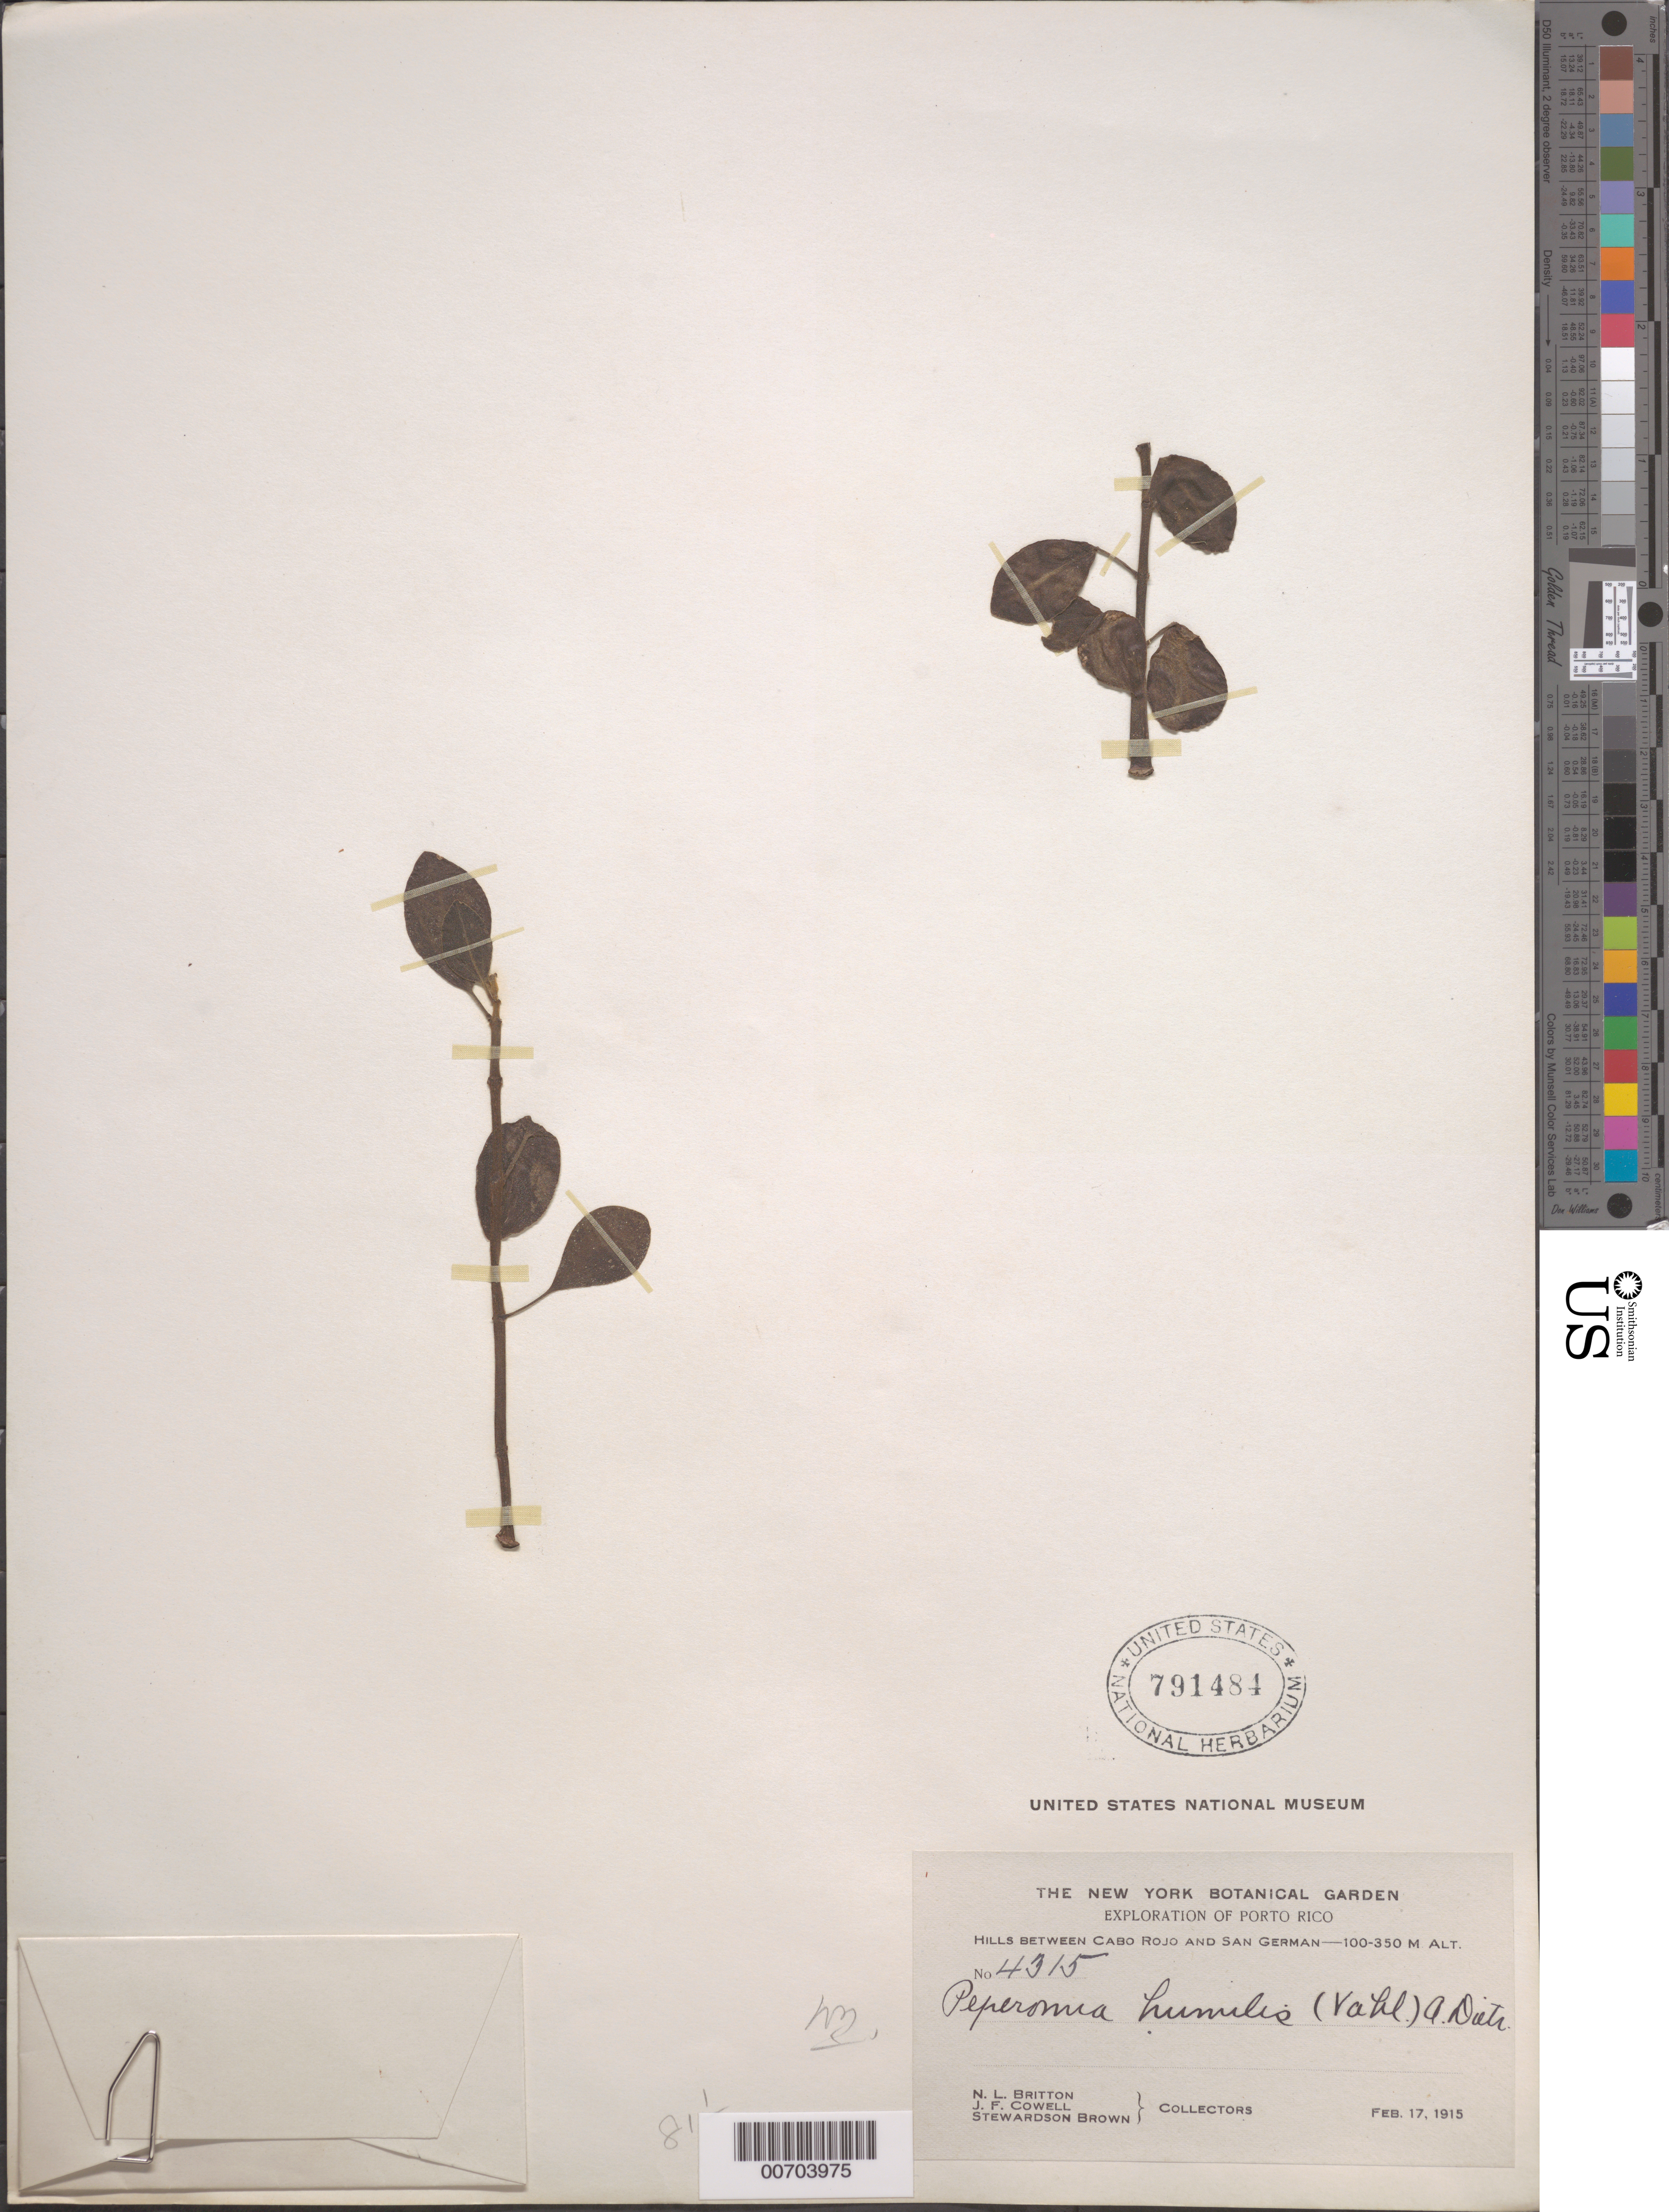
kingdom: Plantae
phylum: Tracheophyta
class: Magnoliopsida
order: Piperales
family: Piperaceae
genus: Peperomia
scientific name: Peperomia humilis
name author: (Vahl) A. Dietr.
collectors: N. Britton, J. F. Cowell & S. Brown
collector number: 4315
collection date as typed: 17 Feb 1915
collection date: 1915-02-17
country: Puerto Rico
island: Greater Antilles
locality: Hills btw. Cabo Rojo and San German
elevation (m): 100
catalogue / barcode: US 791484